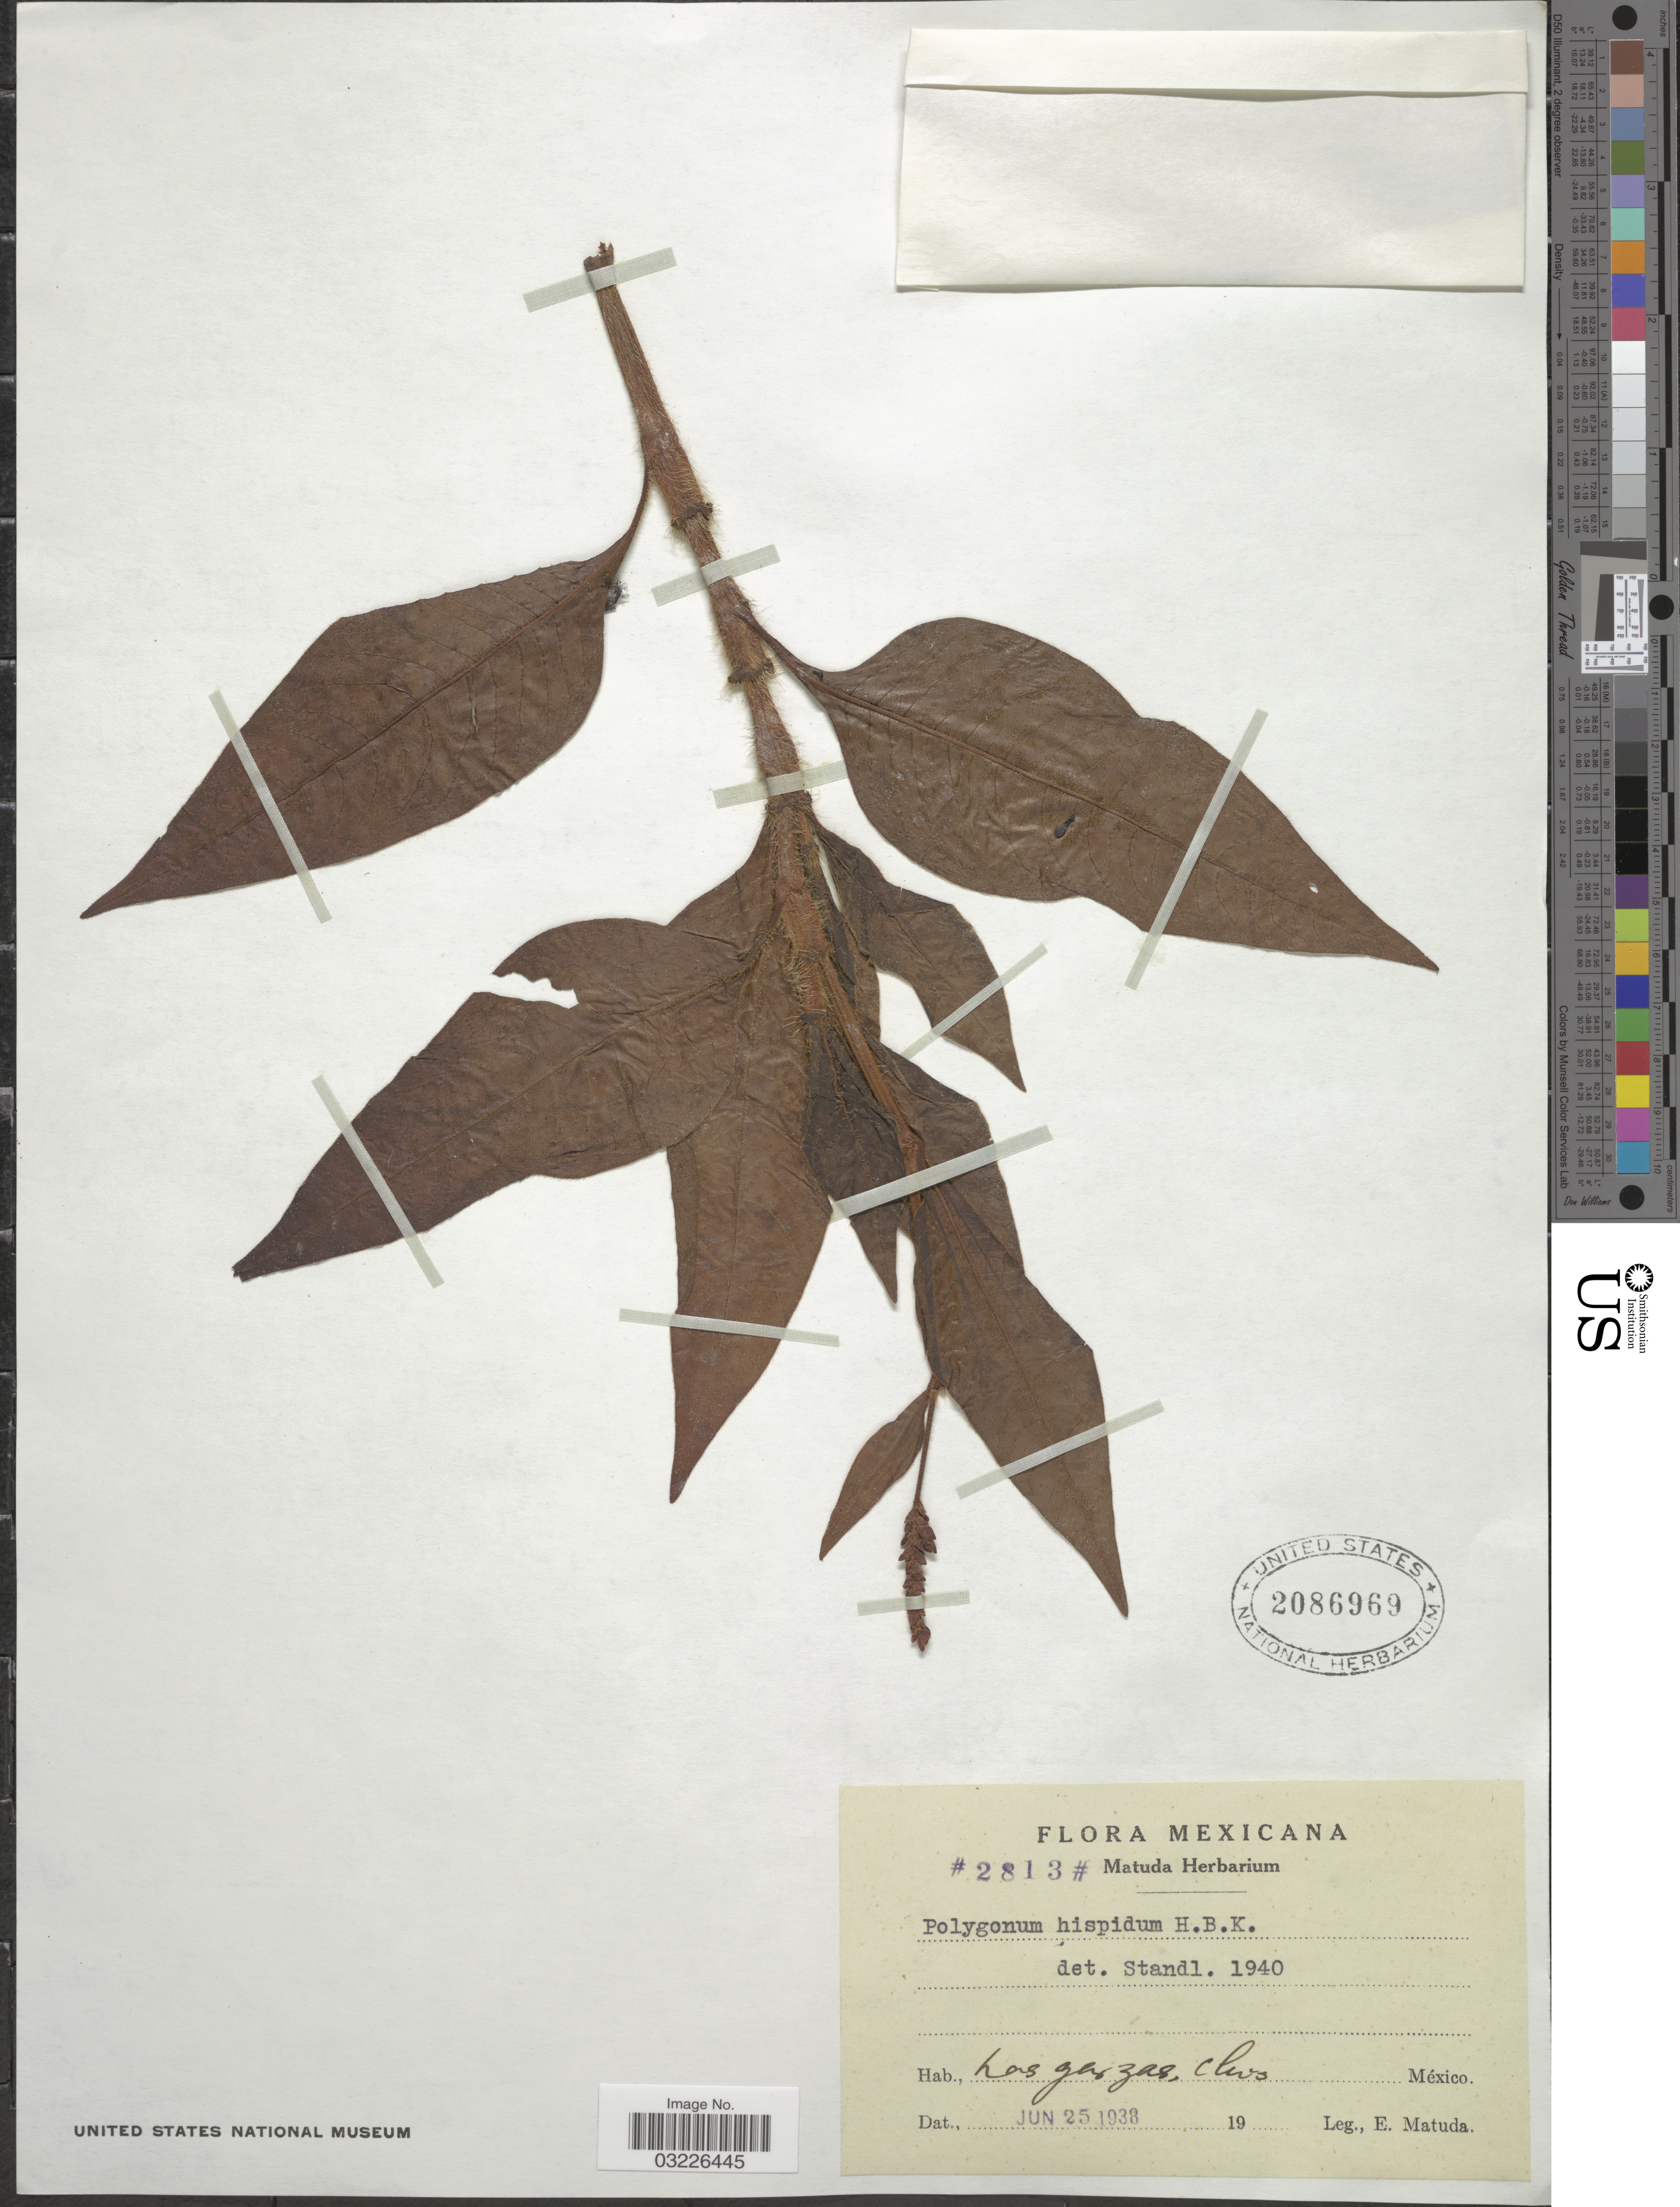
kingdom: Plantae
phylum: Tracheophyta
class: Magnoliopsida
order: Caryophyllales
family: Polygonaceae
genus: Polygonum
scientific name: Polygonum hispidum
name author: Kunth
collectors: E. Matuda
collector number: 2813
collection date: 1938-06-25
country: Mexico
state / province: Chiapas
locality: Las Garzas, Chis.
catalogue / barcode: US 2086969